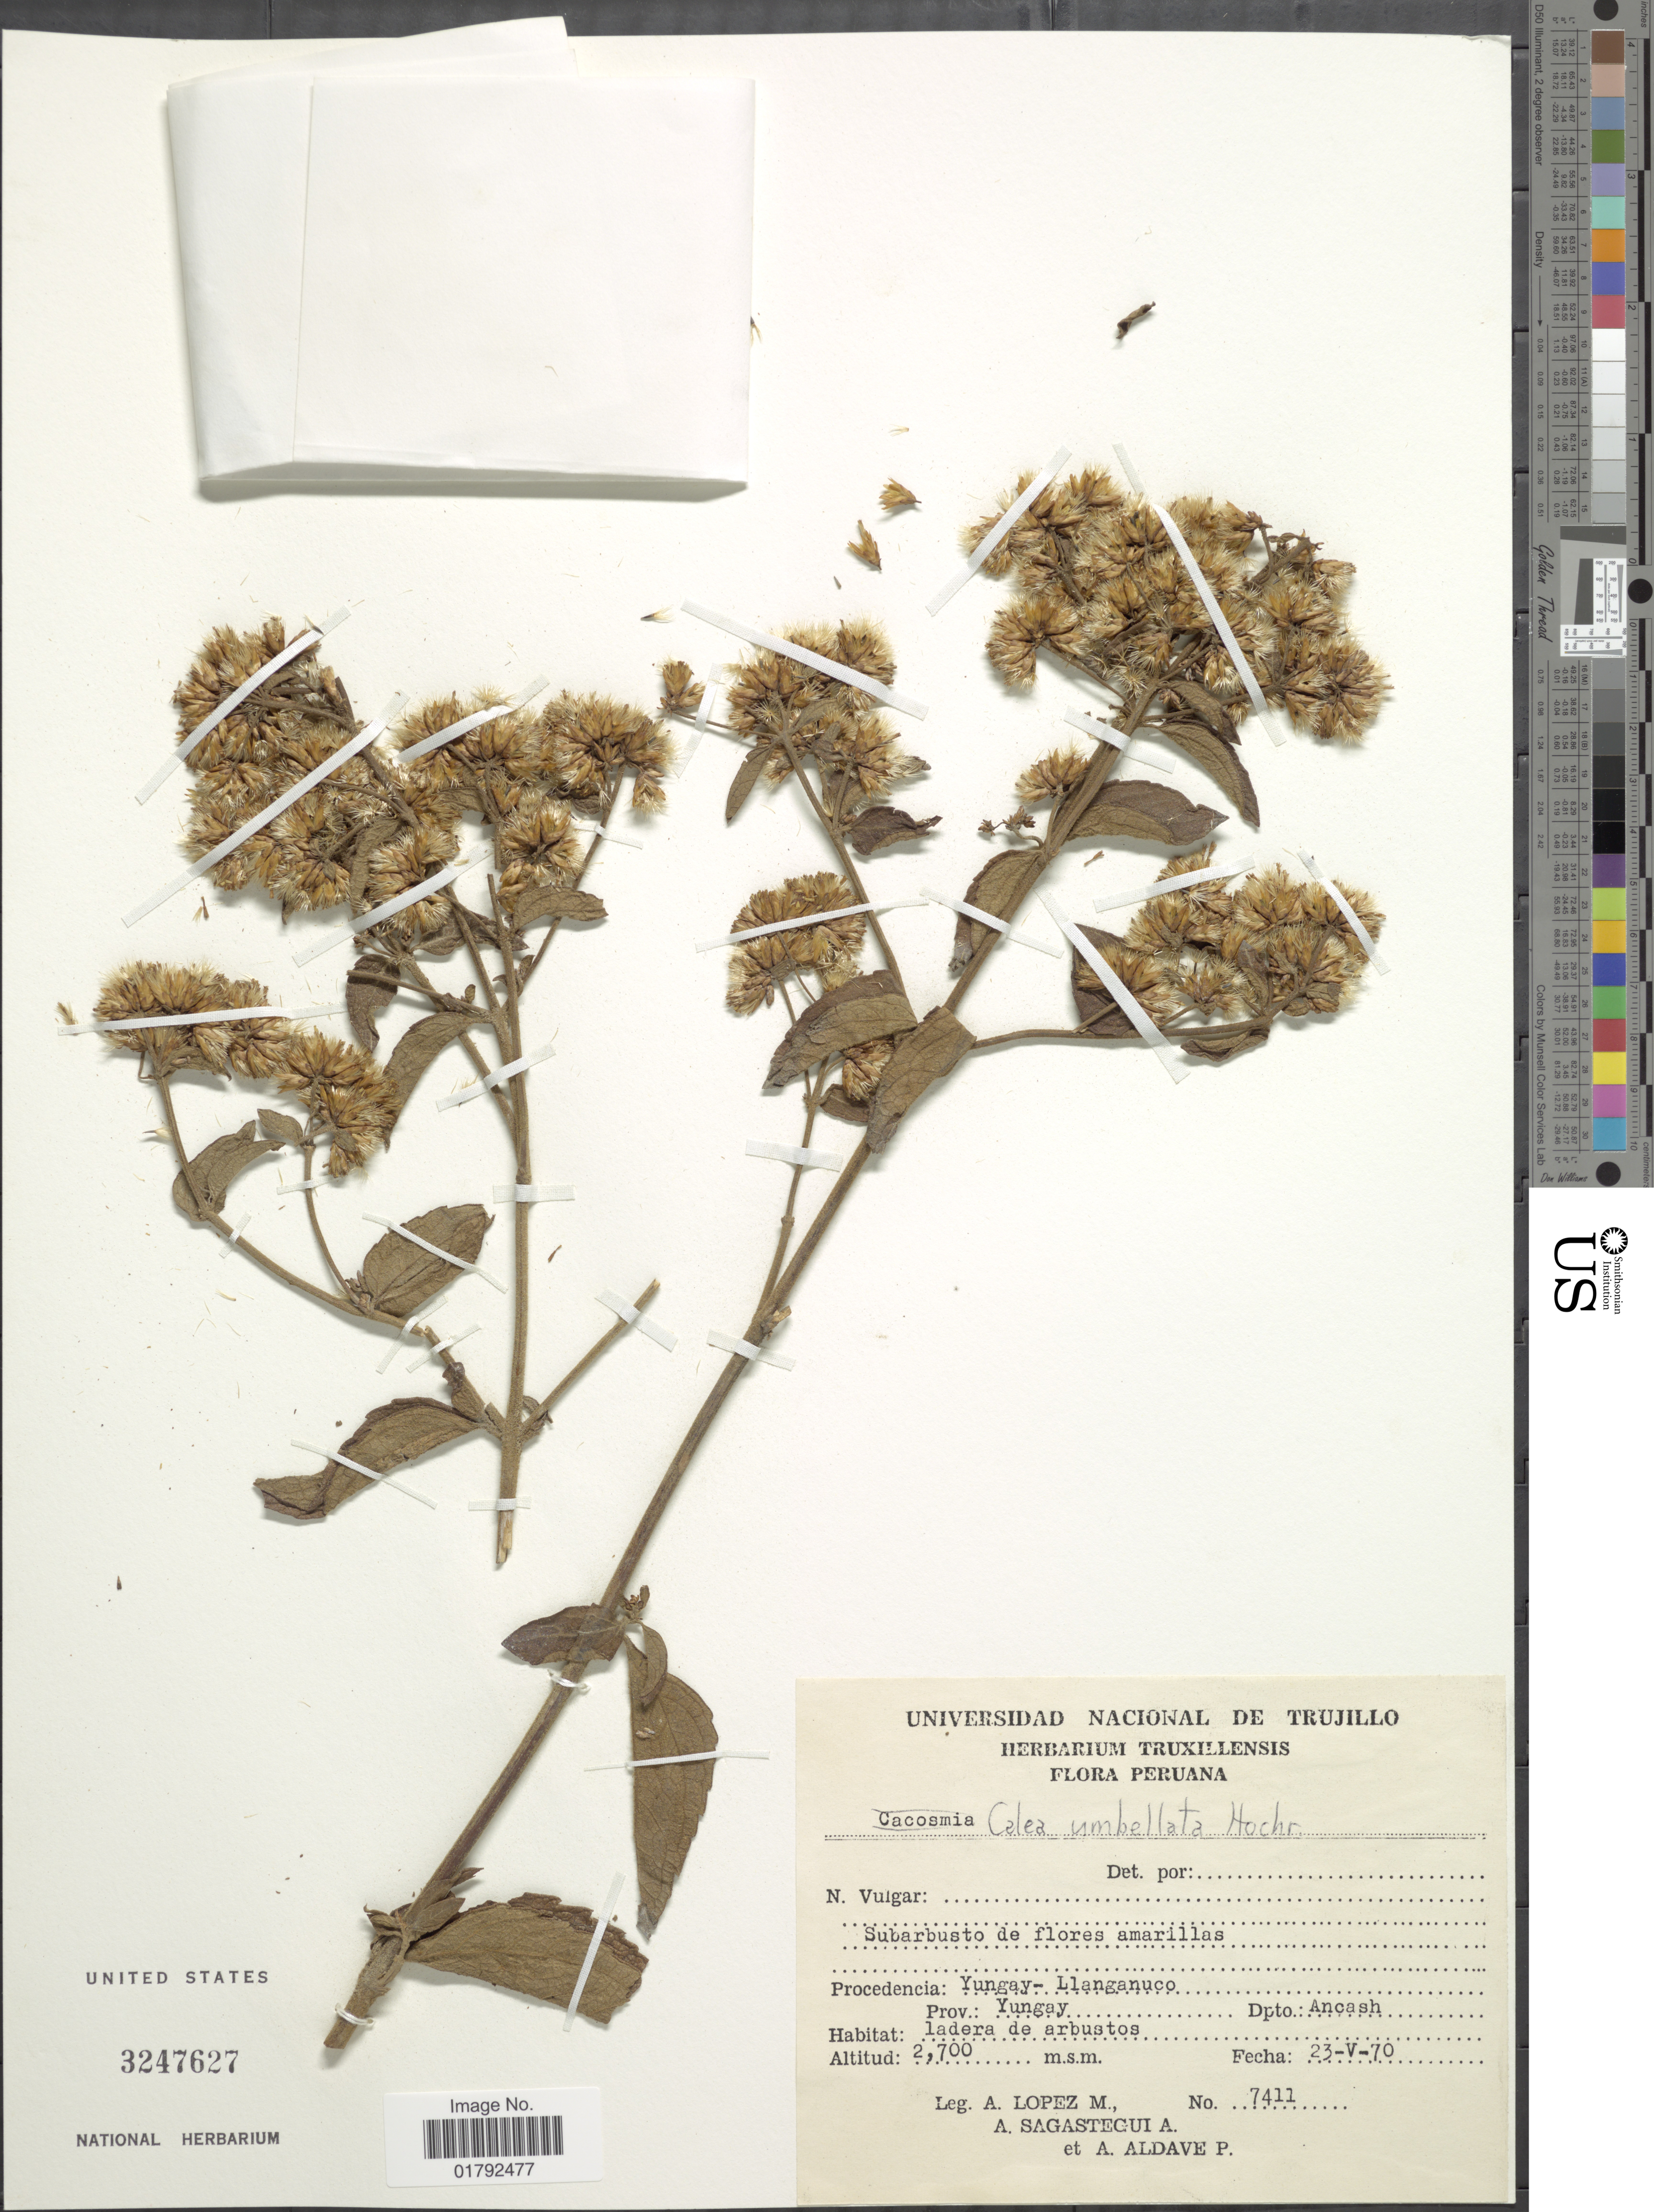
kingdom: Plantae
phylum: Tracheophyta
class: Magnoliopsida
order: Asterales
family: Asteraceae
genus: Calea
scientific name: Calea umbellulata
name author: Hochr.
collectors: A. López M., A. Sagástegui A. & A. Aldave P.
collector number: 7411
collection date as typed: Transcribed d/m/y: 23/5/70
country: Peru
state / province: Ancash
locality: Yungay-Llanganuco, Prov.: Yungay.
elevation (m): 2700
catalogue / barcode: US 3247627